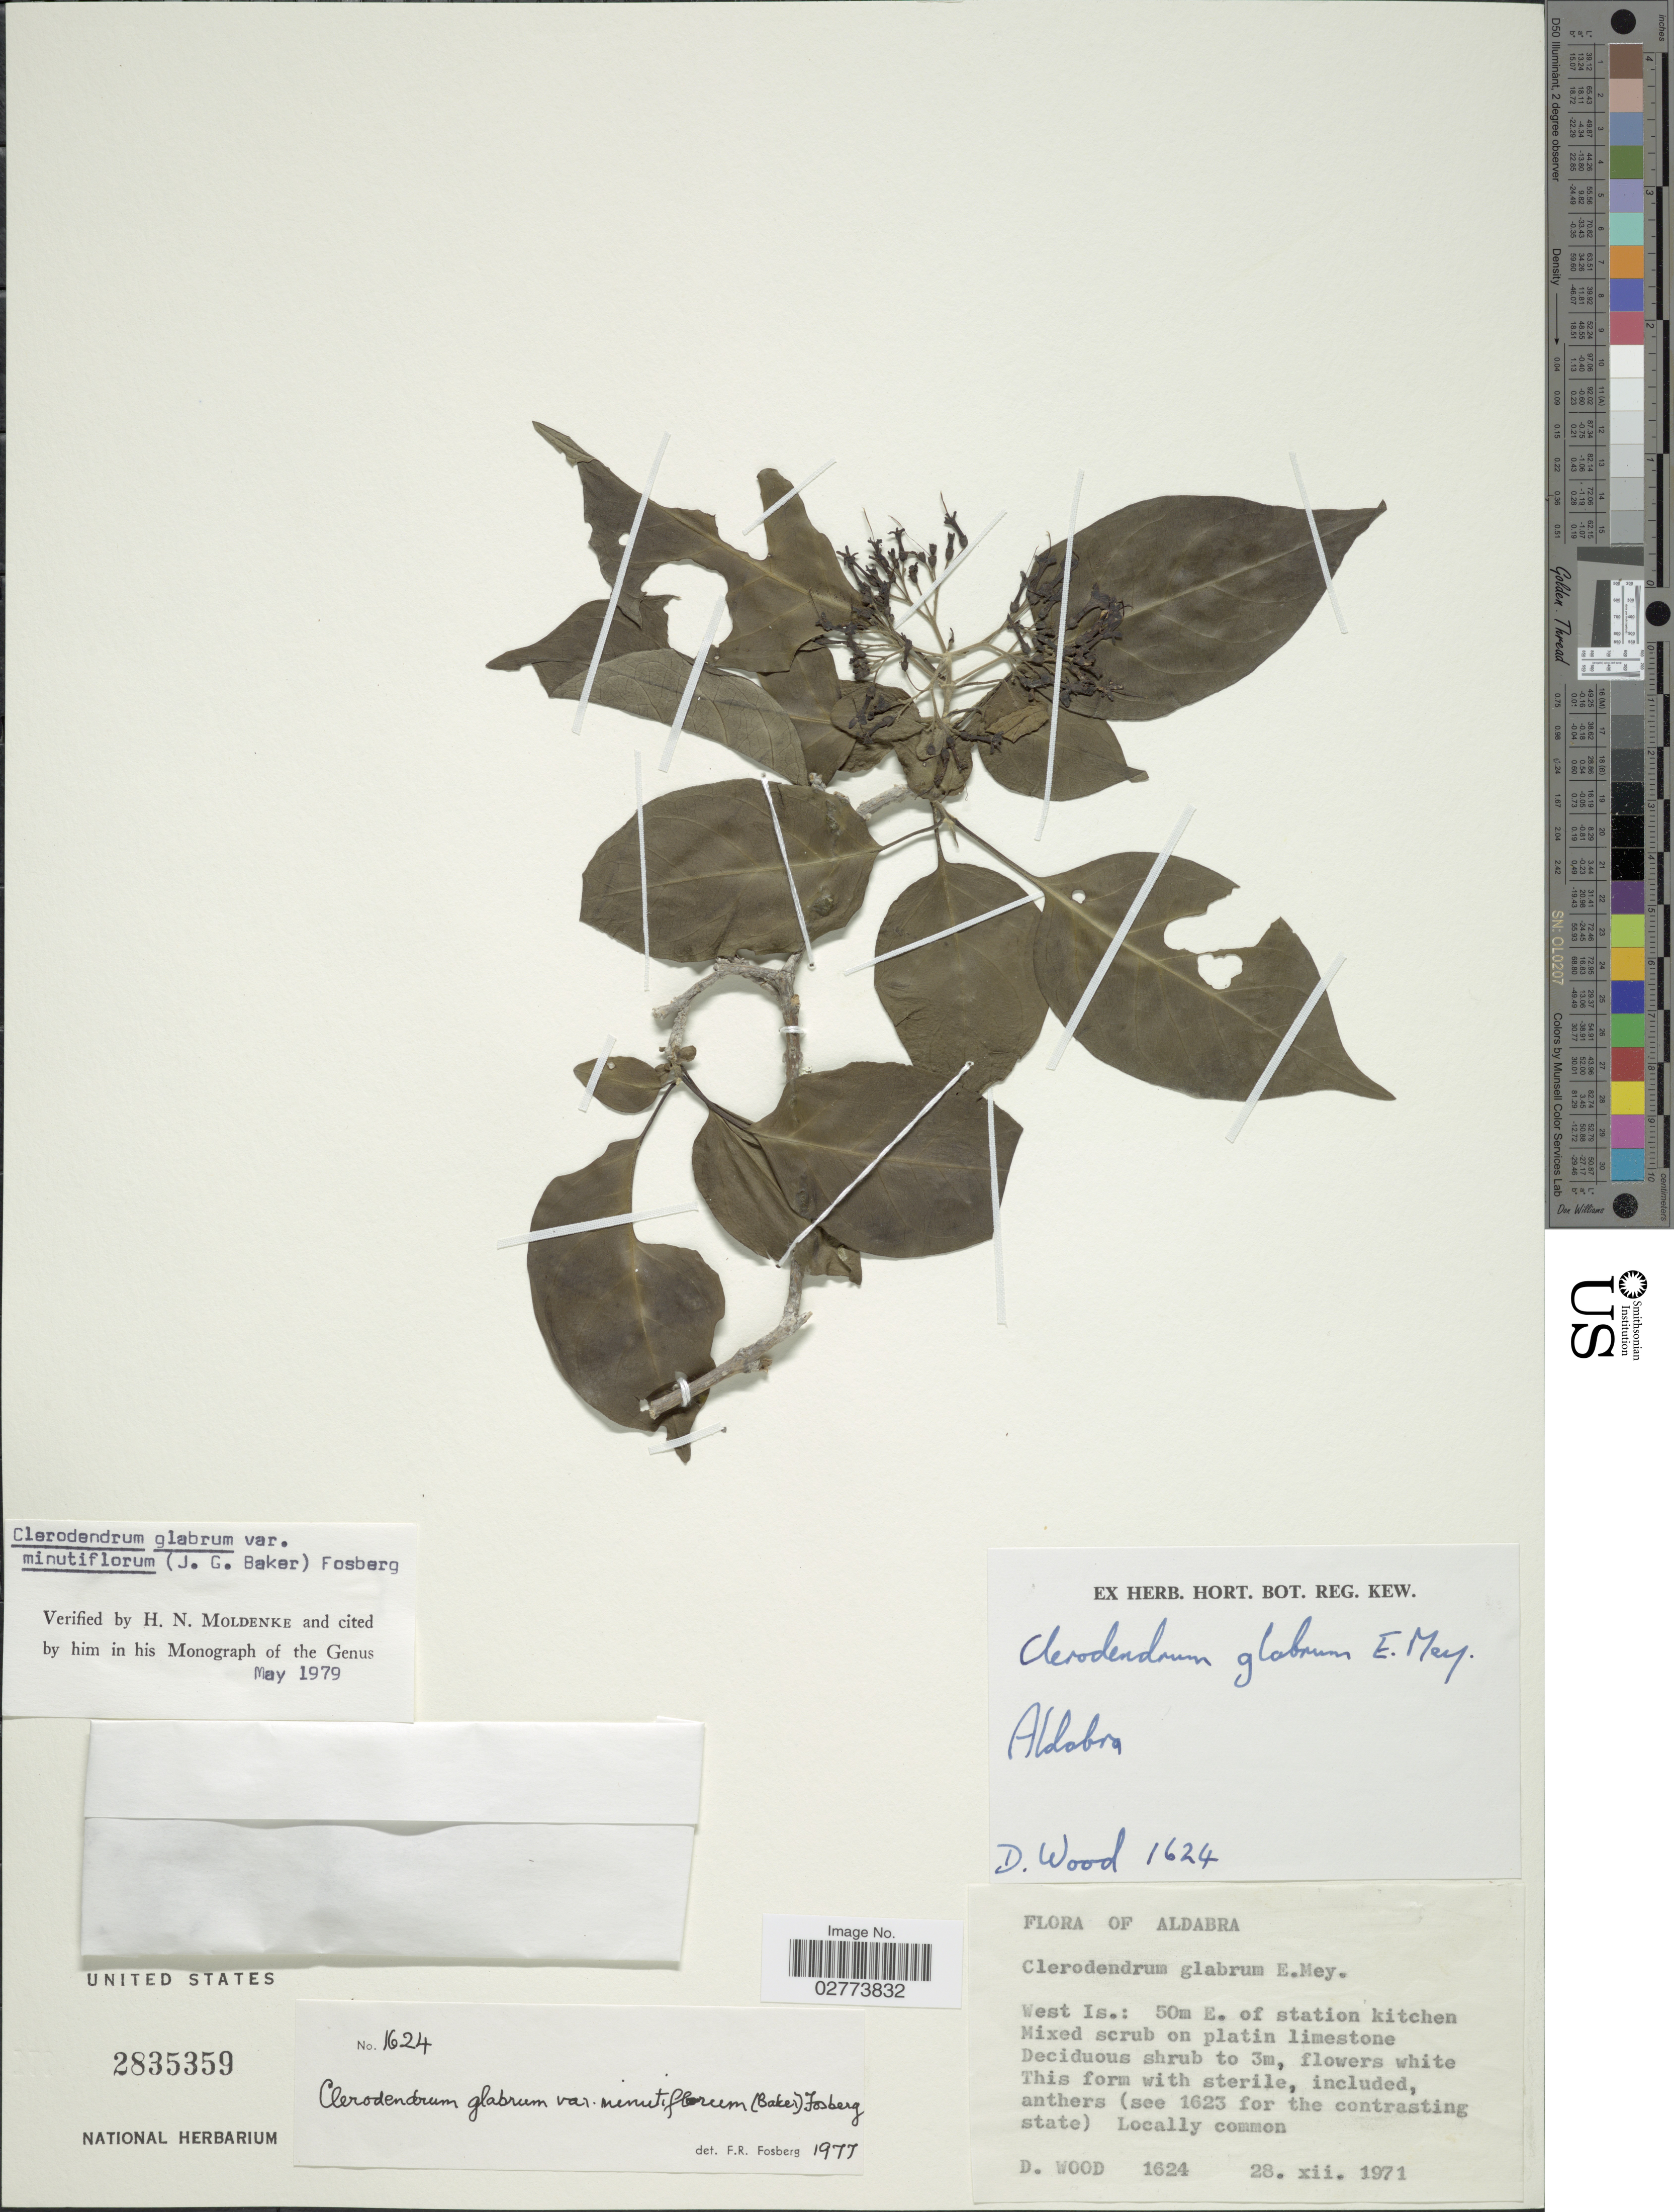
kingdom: Plantae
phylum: Tracheophyta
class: Magnoliopsida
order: Lamiales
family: Lamiaceae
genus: Clerodendrum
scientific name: Clerodendrum glabrum var. minutiflorum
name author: (Baker) Fosberg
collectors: D. Wood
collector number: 1624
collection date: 1971-12-28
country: Seychelles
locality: Aldabra, West Is.: 50m E. of station kitchen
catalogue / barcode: US 2835359